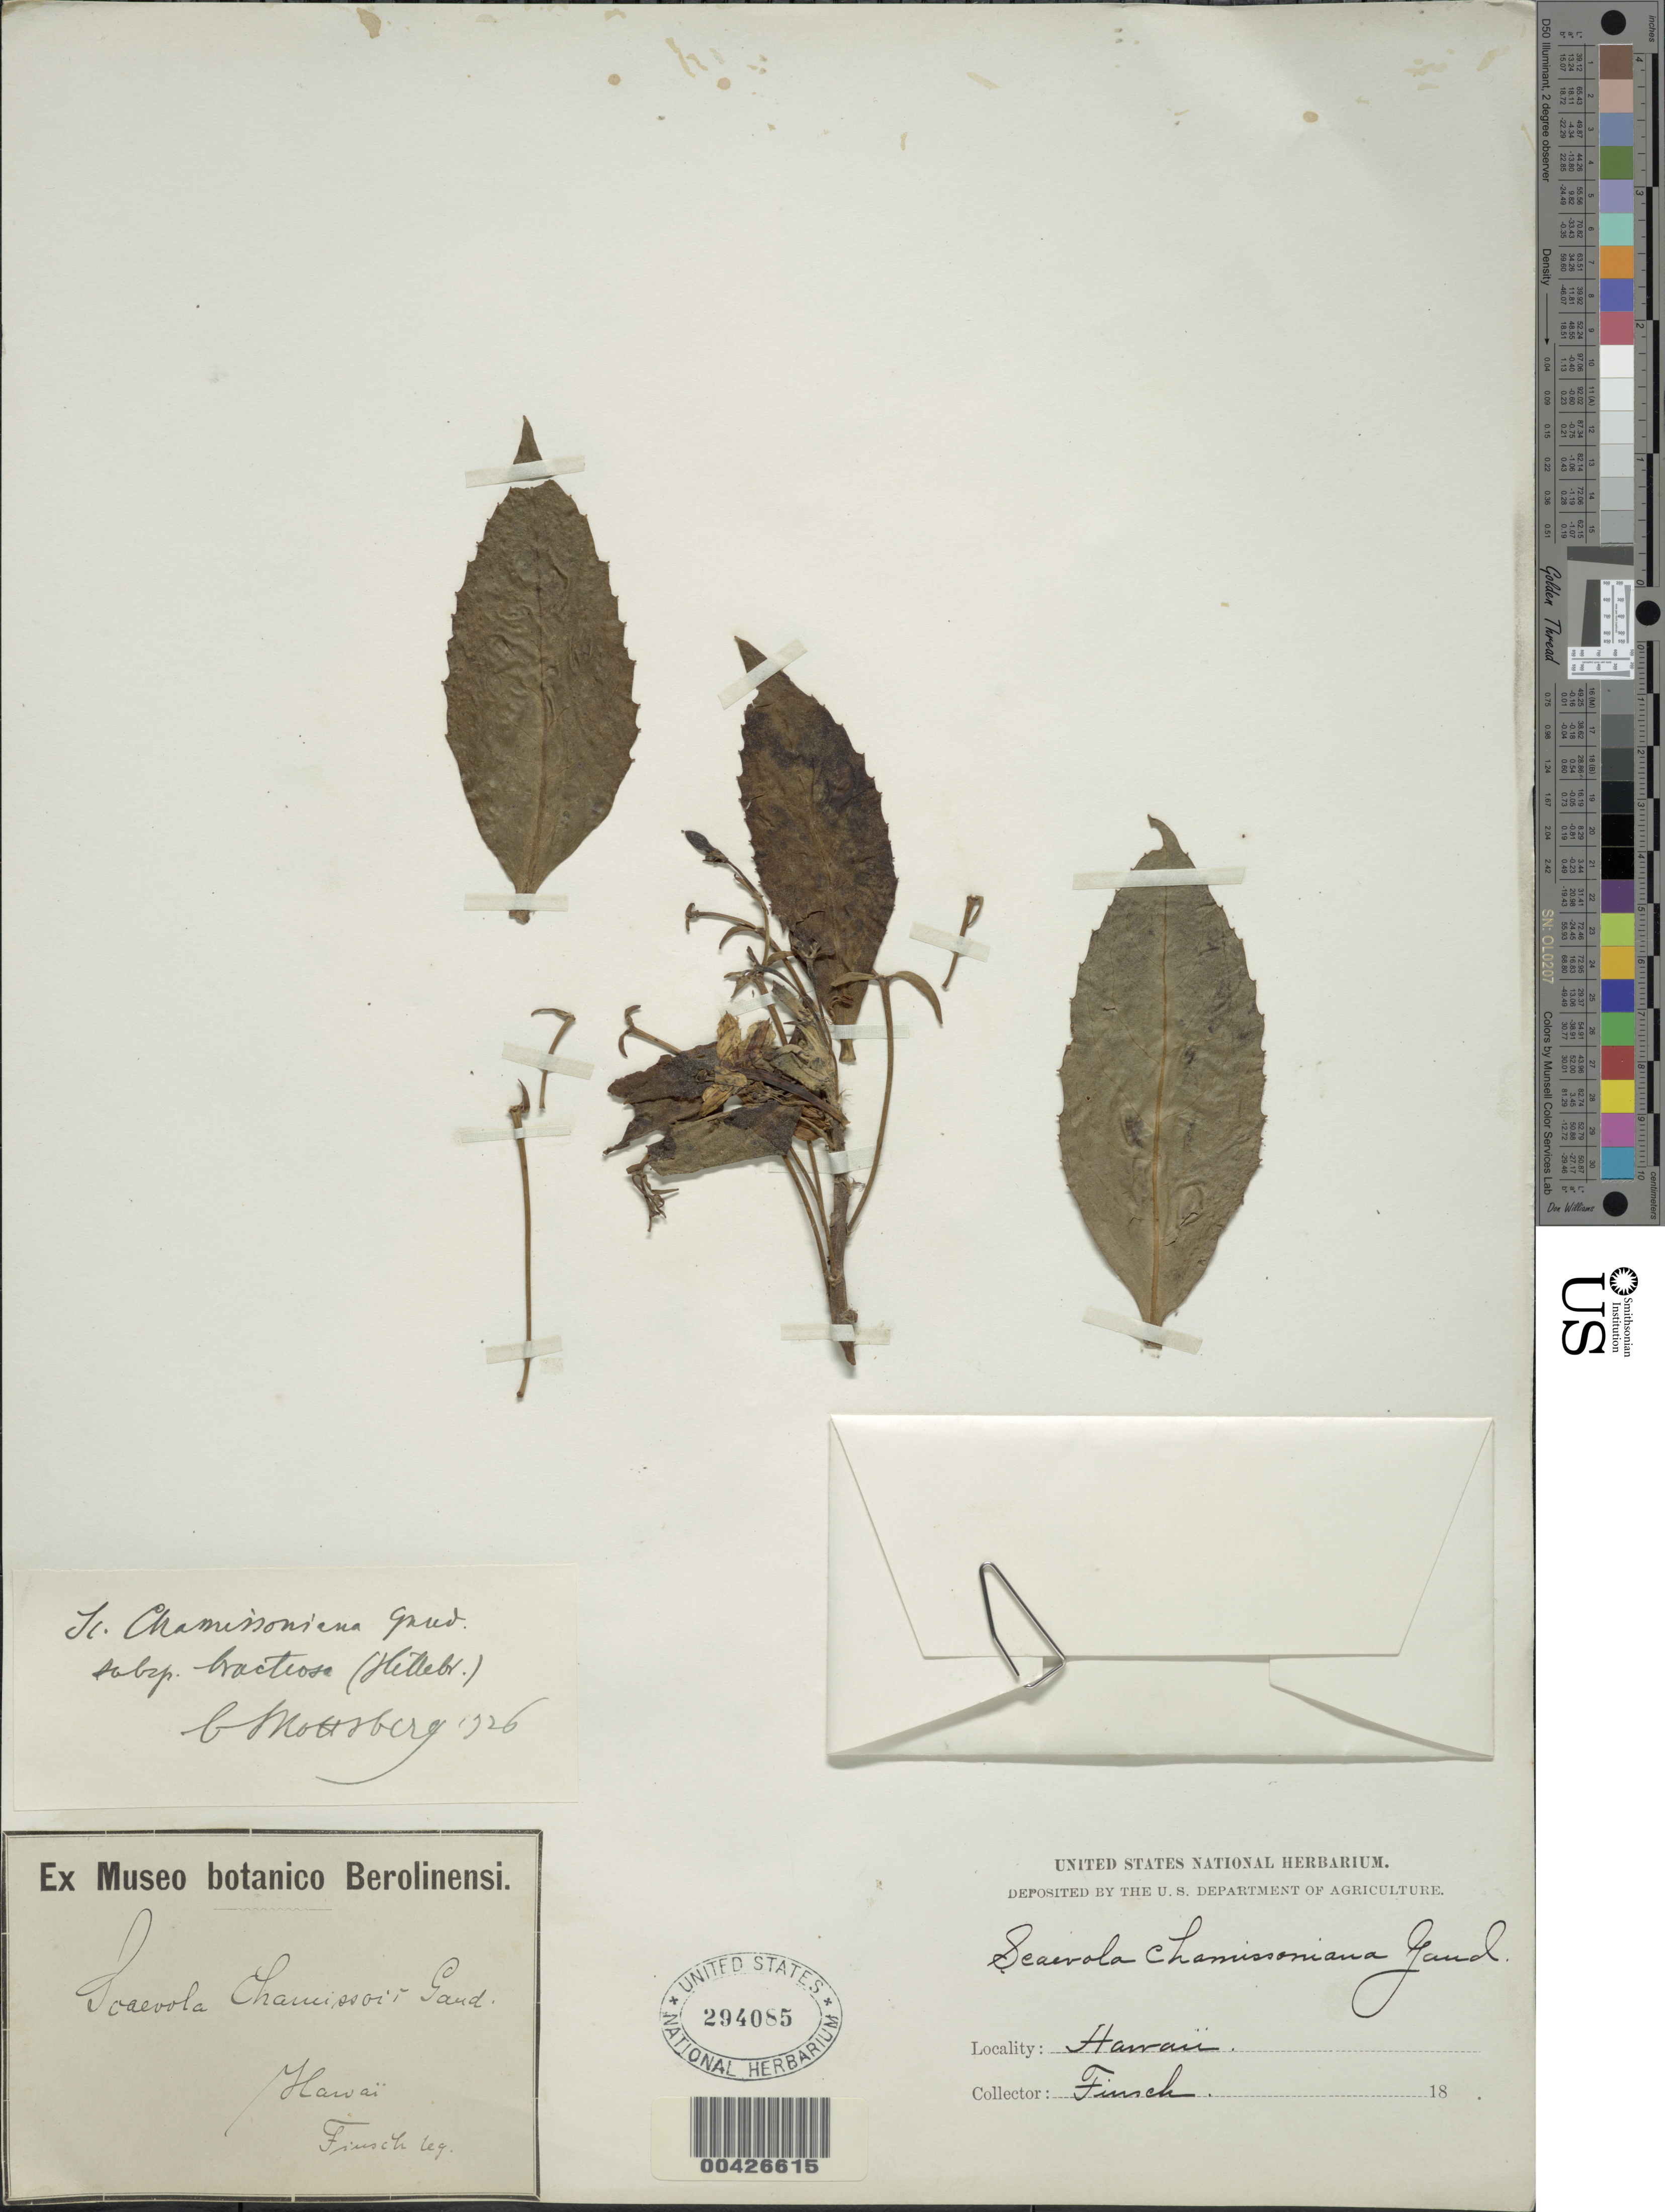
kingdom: Plantae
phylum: Tracheophyta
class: Magnoliopsida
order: Asterales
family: Goodeniaceae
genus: Scaevola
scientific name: Scaevola chamissoniana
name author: Gaudich.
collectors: -. Fiusch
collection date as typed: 18??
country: United States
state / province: Hawaii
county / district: Hawaii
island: Hawaii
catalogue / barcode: US 294085